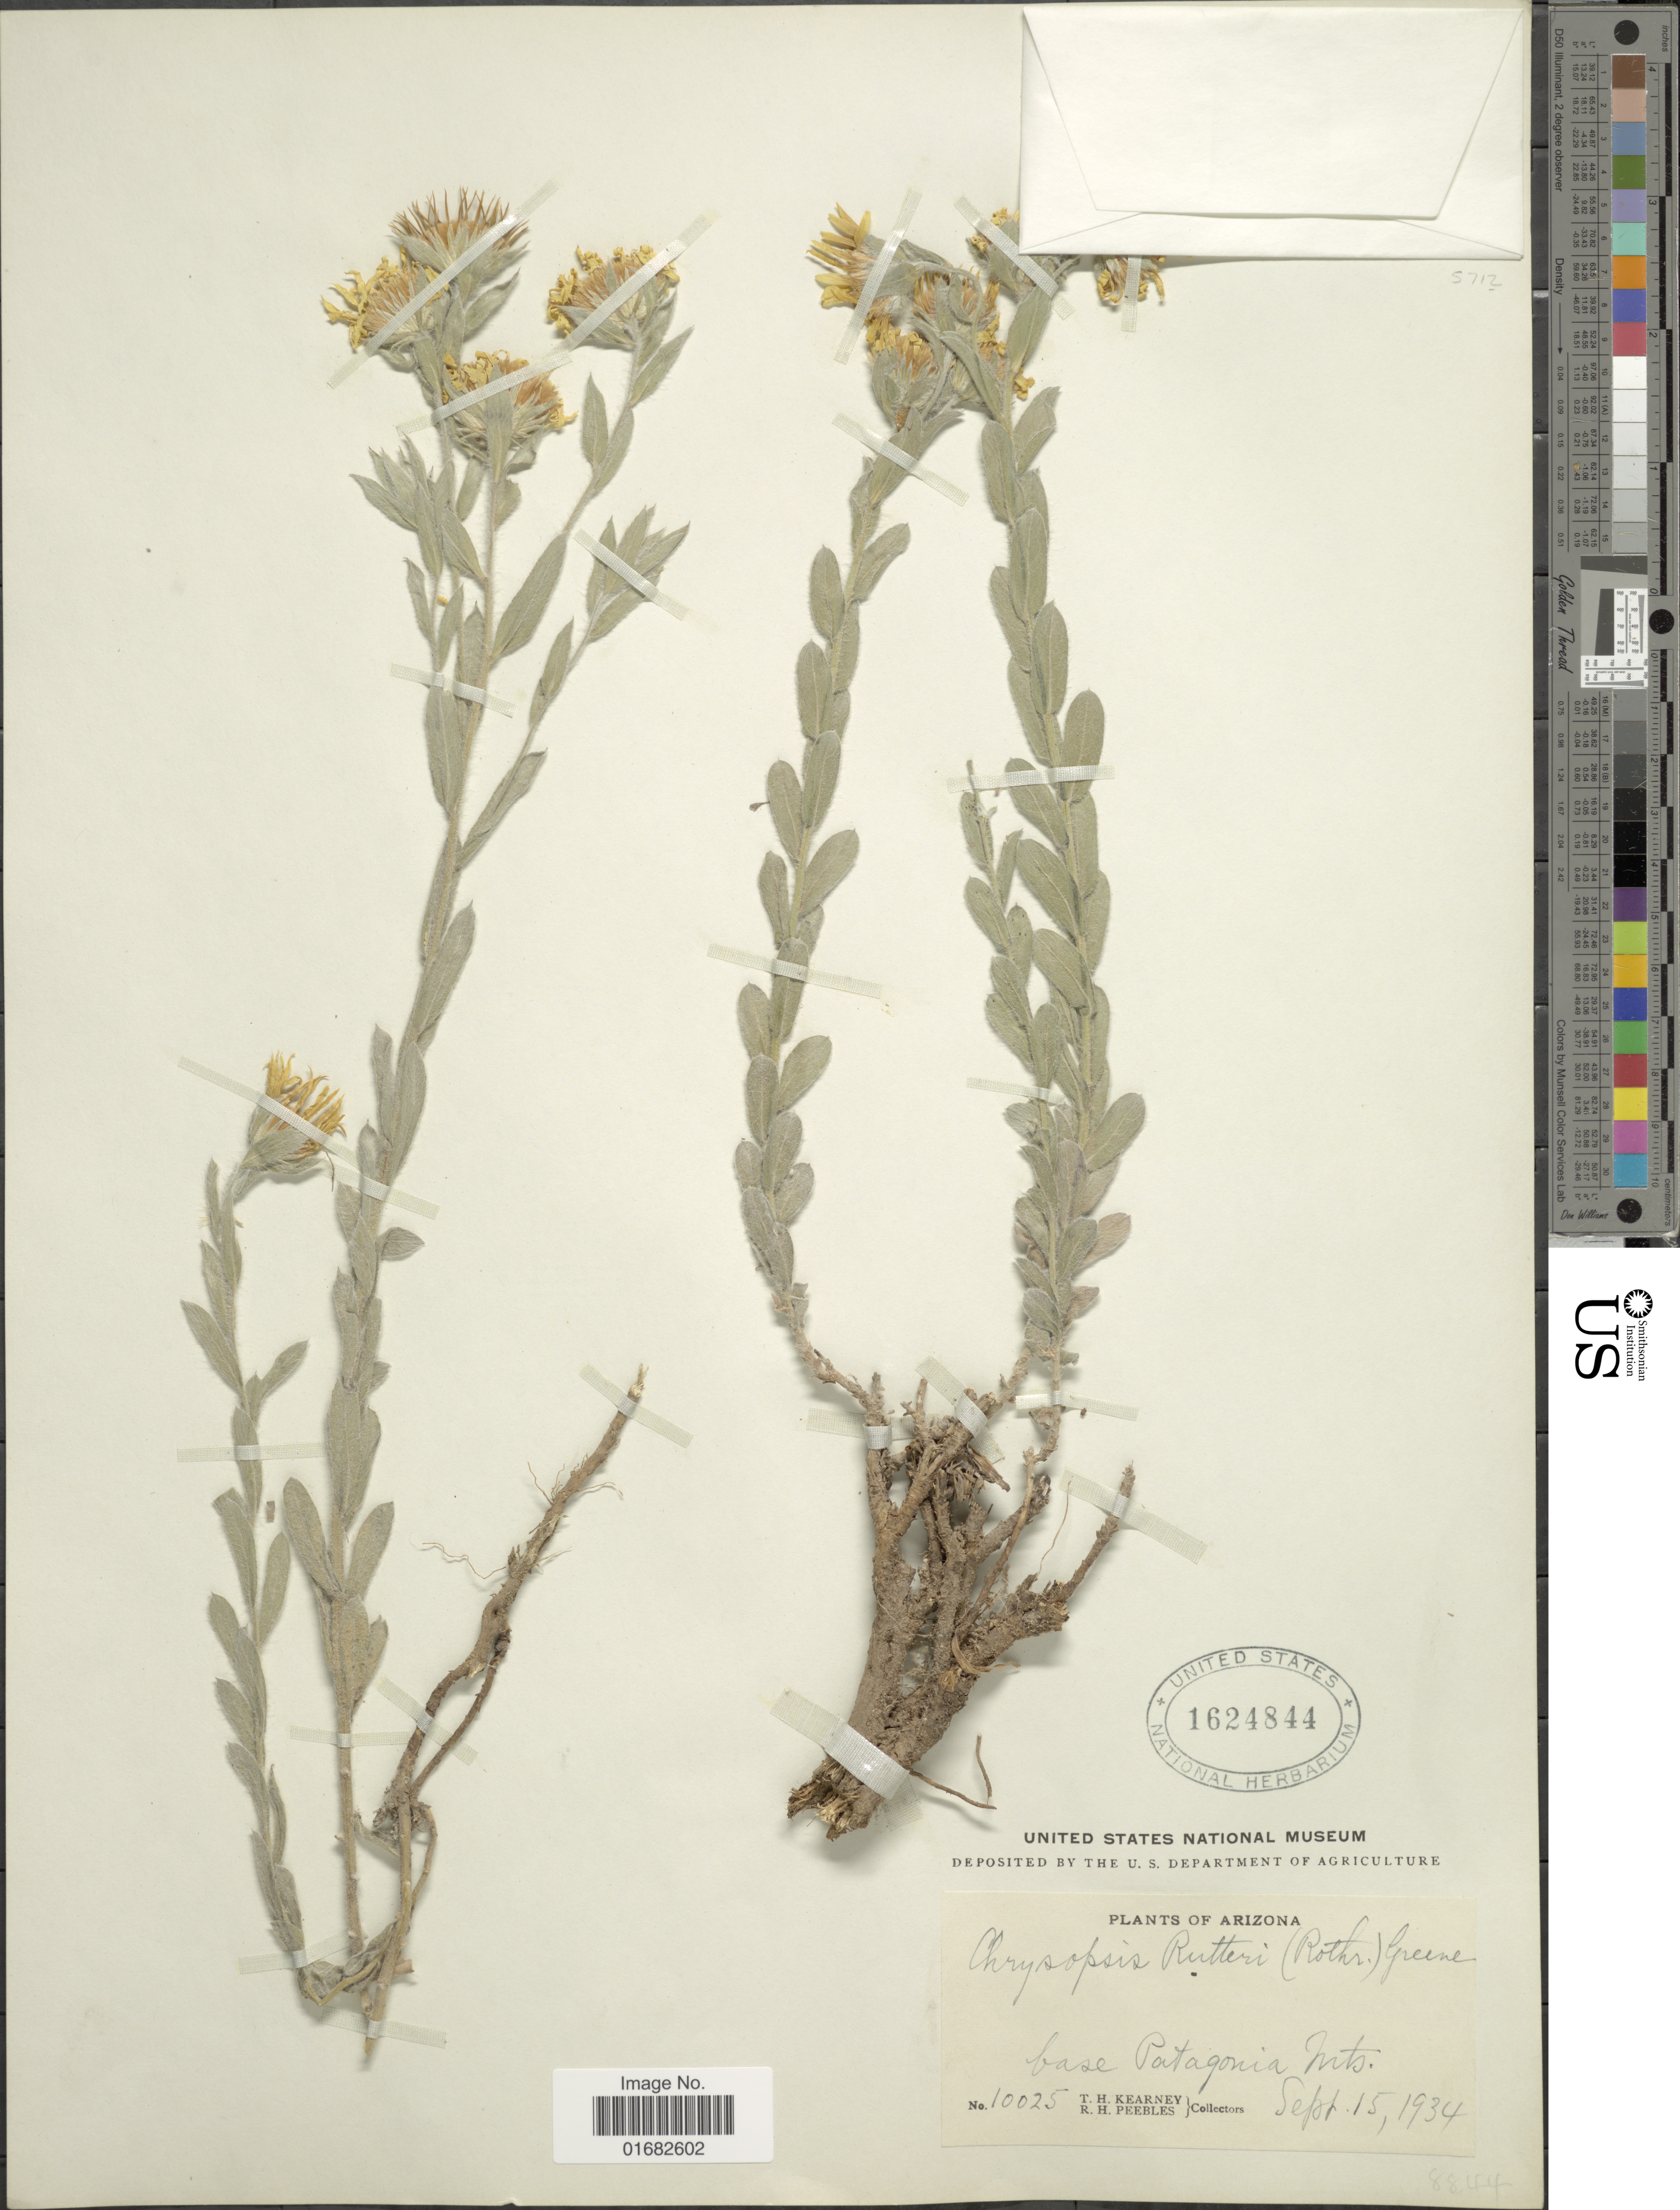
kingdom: Plantae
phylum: Tracheophyta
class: Magnoliopsida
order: Asterales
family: Asteraceae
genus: Heterotheca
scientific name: Heterotheca rutteri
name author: (Rothr.) Shinners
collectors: T. H. Kearney & R. H. Peebles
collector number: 10025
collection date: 1934-09-15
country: United States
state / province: Arizona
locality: Base Patagonia Mts.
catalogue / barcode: US 1624844